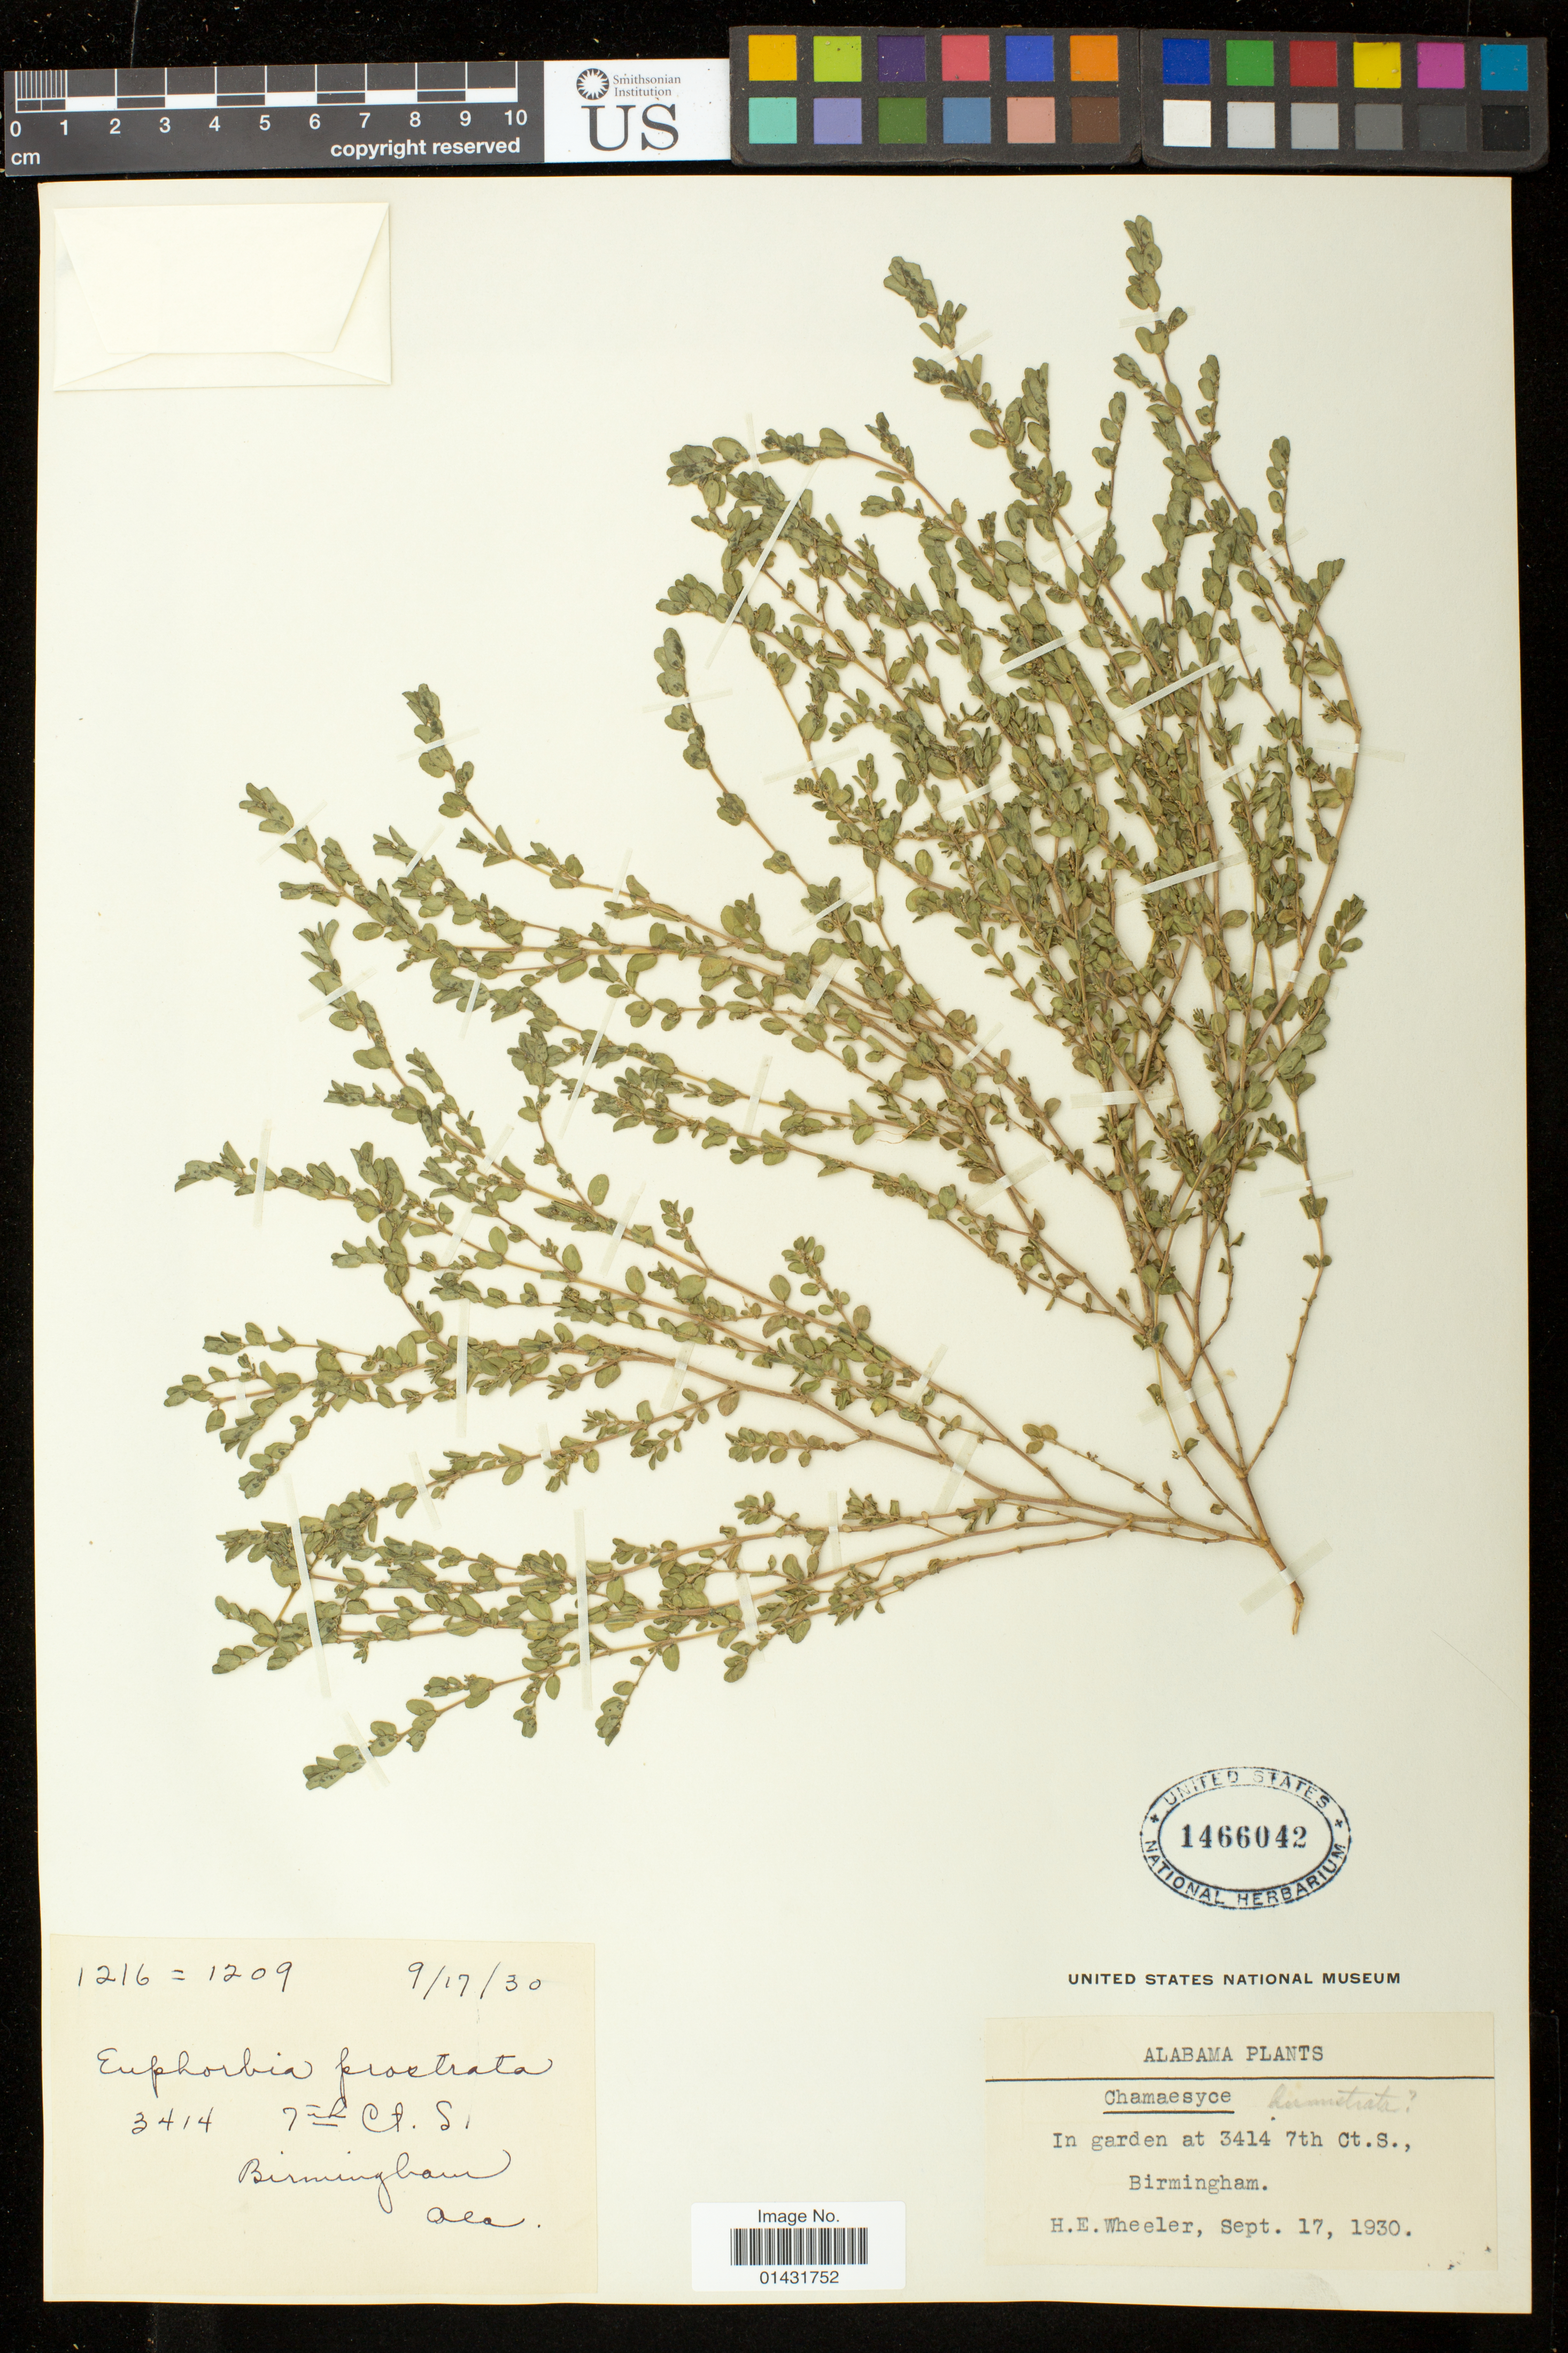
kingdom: Plantae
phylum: Tracheophyta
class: Magnoliopsida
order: Malpighiales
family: Euphorbiaceae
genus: Euphorbia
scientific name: Euphorbia humistrata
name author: Engelm. ex A. Gray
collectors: H. Wheeler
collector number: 1216 = 1209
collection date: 1930-09-17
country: United States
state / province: Alabama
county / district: Jefferson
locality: In garden at 3414 7th Ct. S., Birmingham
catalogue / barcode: US 1466042